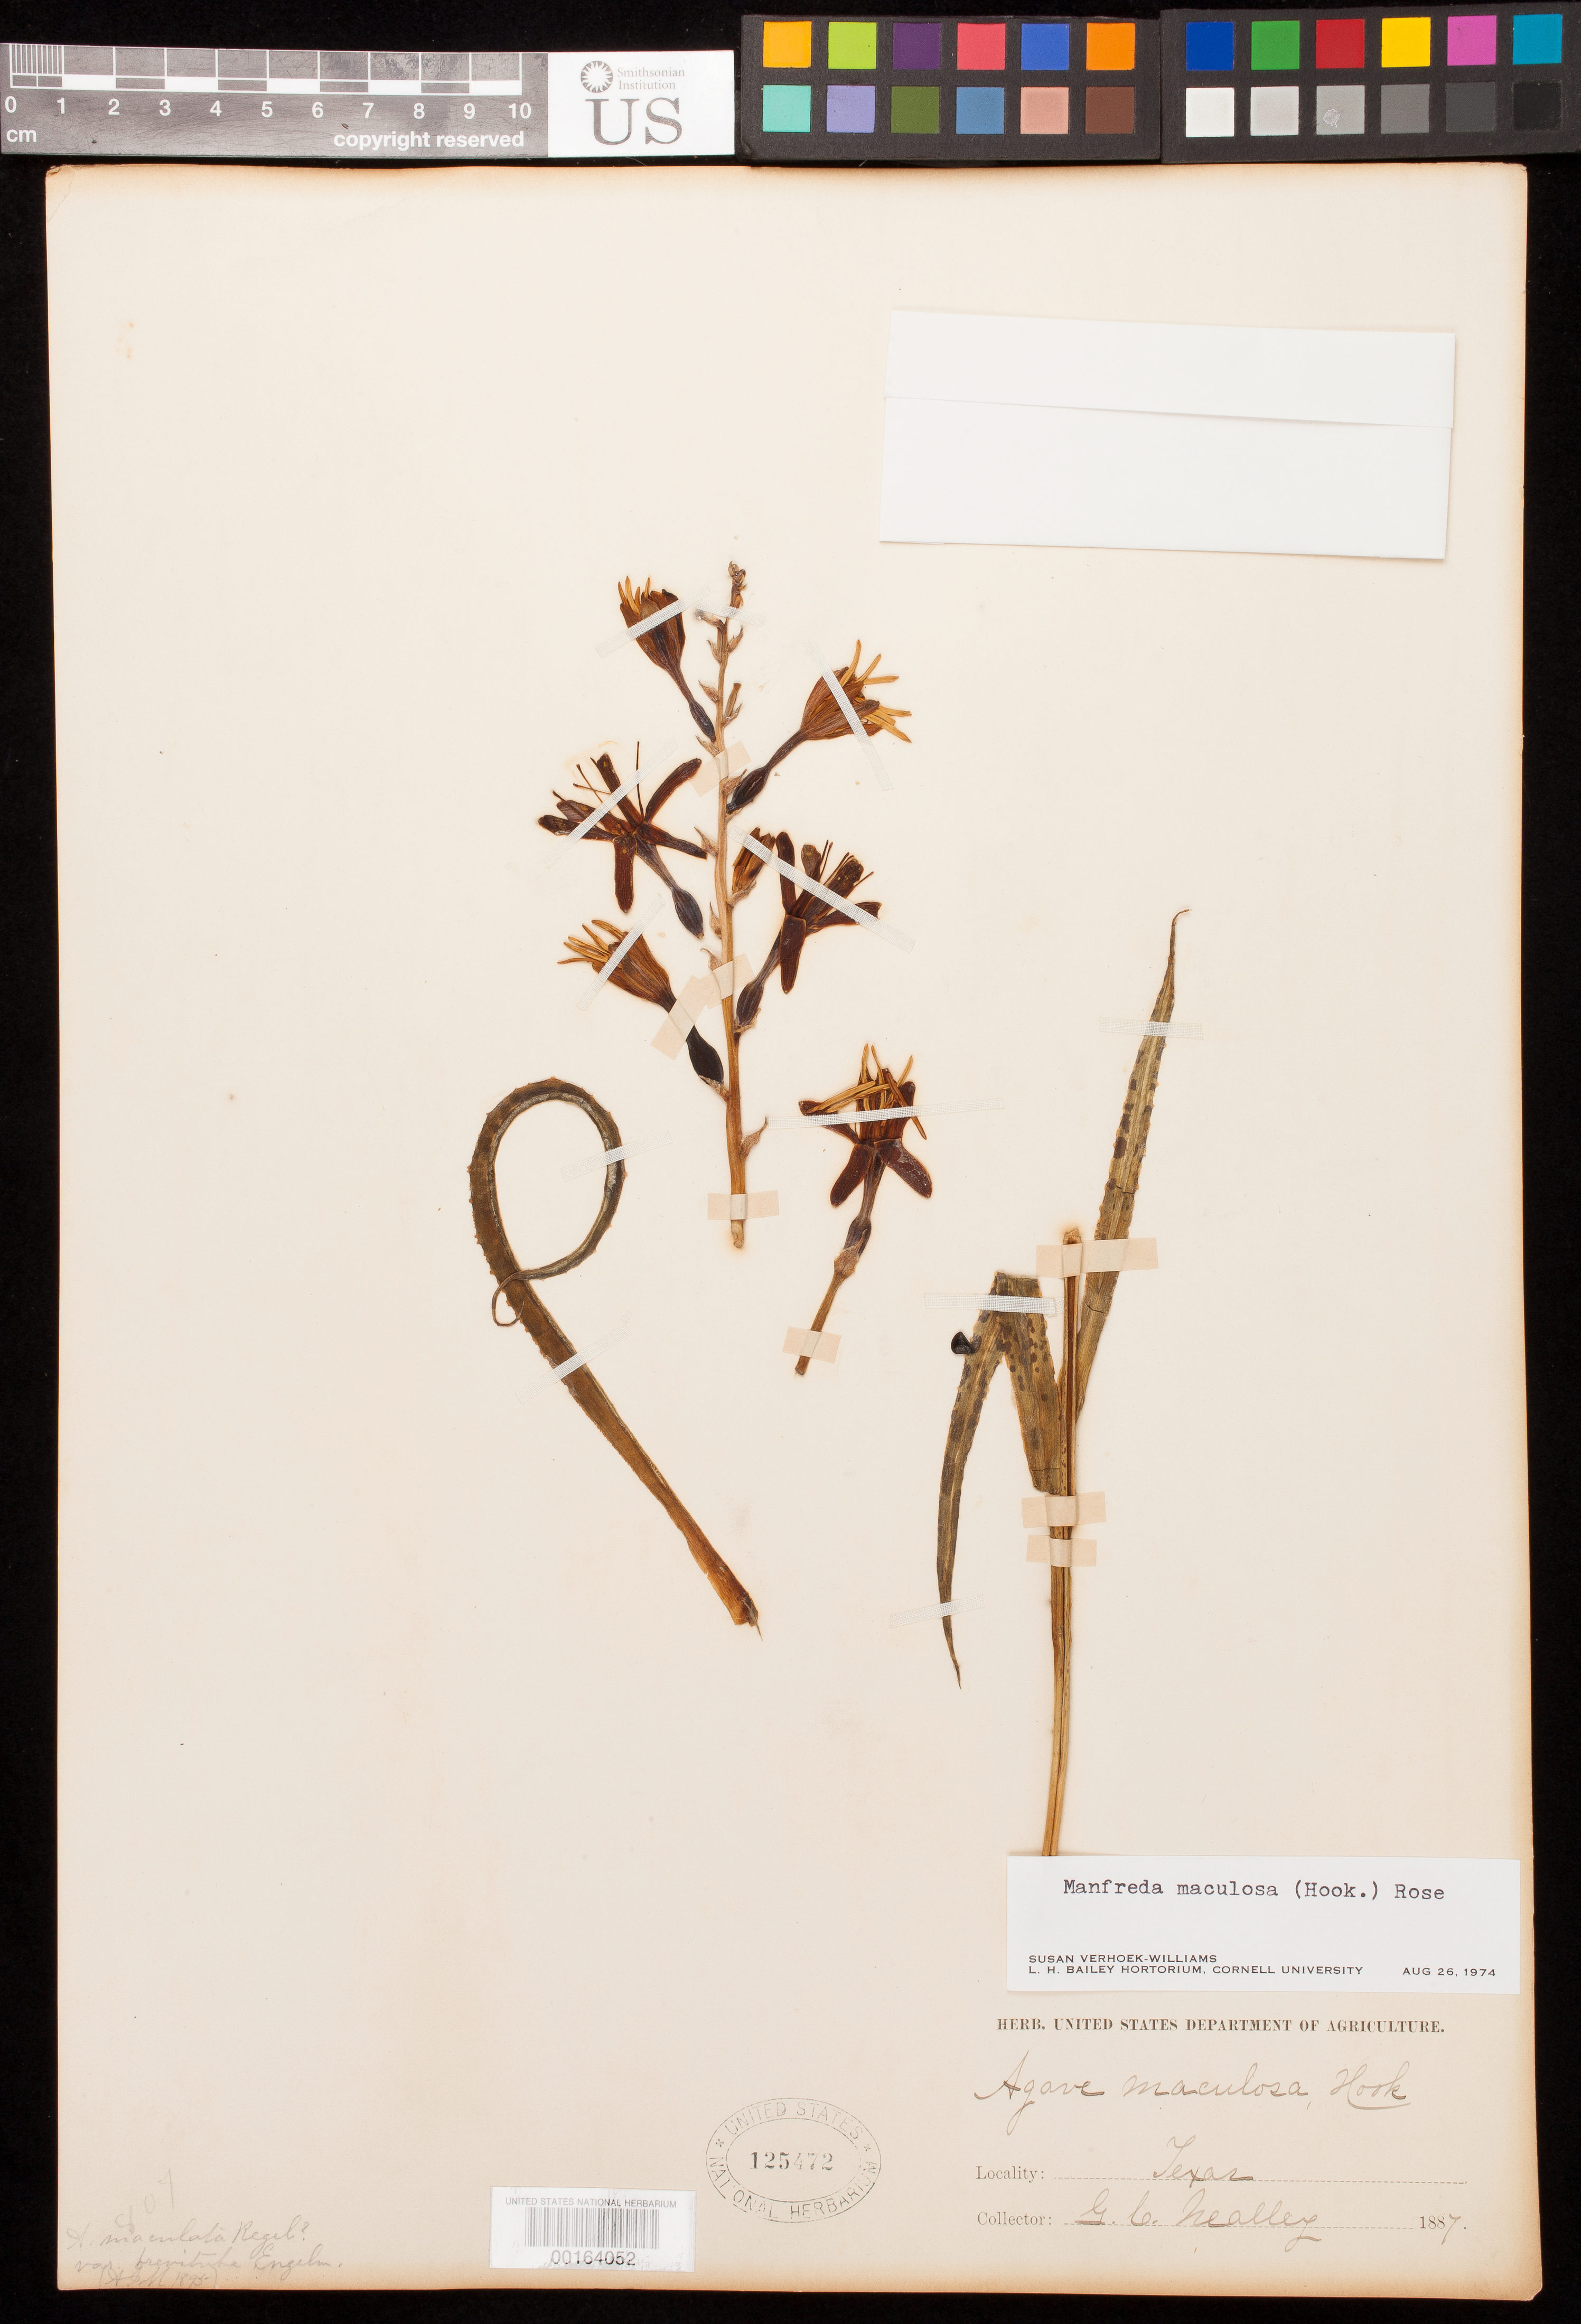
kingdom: Plantae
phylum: Tracheophyta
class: Liliopsida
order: Asparagales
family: Asparagaceae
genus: Manfreda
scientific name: Manfreda maculosa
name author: (Hook.) Rose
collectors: G. C. Nealley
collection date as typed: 1887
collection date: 1887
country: United States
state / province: Texas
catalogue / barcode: US 125472